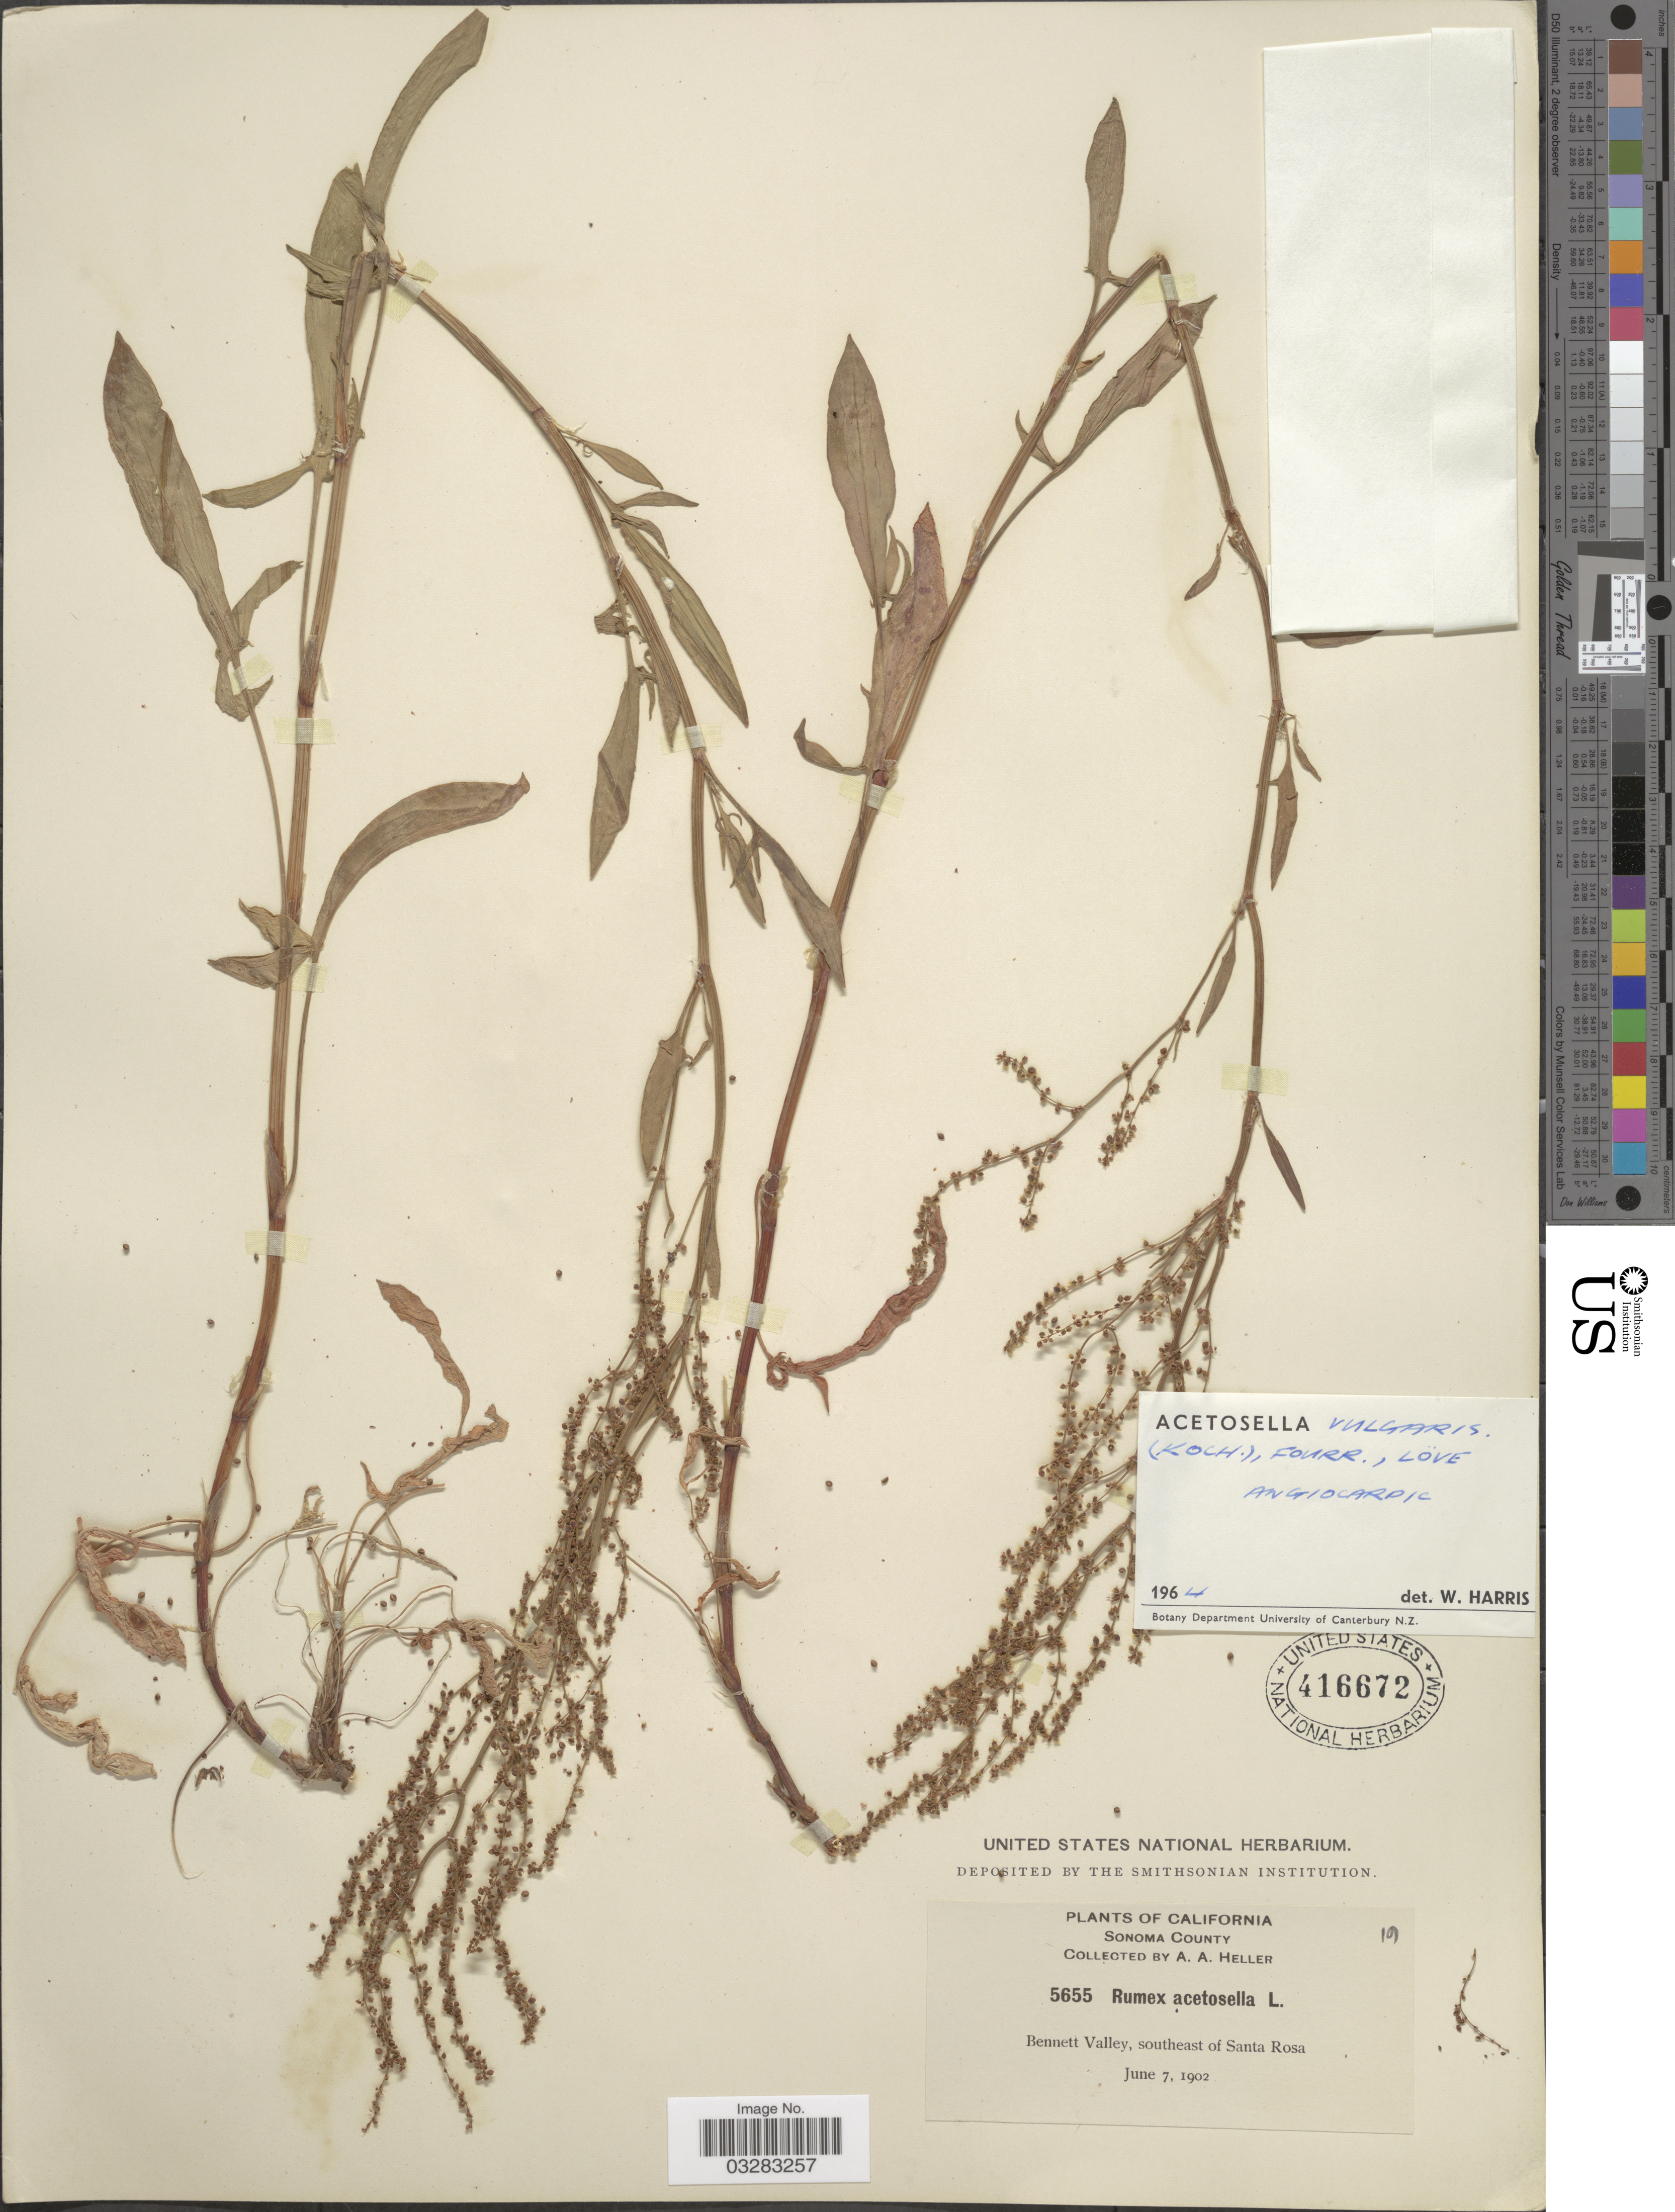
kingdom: Plantae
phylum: Tracheophyta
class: Magnoliopsida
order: Caryophyllales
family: Polygonaceae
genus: Rumex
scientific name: Rumex acetosella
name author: L.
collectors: A. A. Heller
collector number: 5655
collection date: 1902-06-07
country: United States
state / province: California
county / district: Sonoma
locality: Sonoma County. Bennett Valley, southeast of Santa Rosa.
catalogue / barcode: US 416672